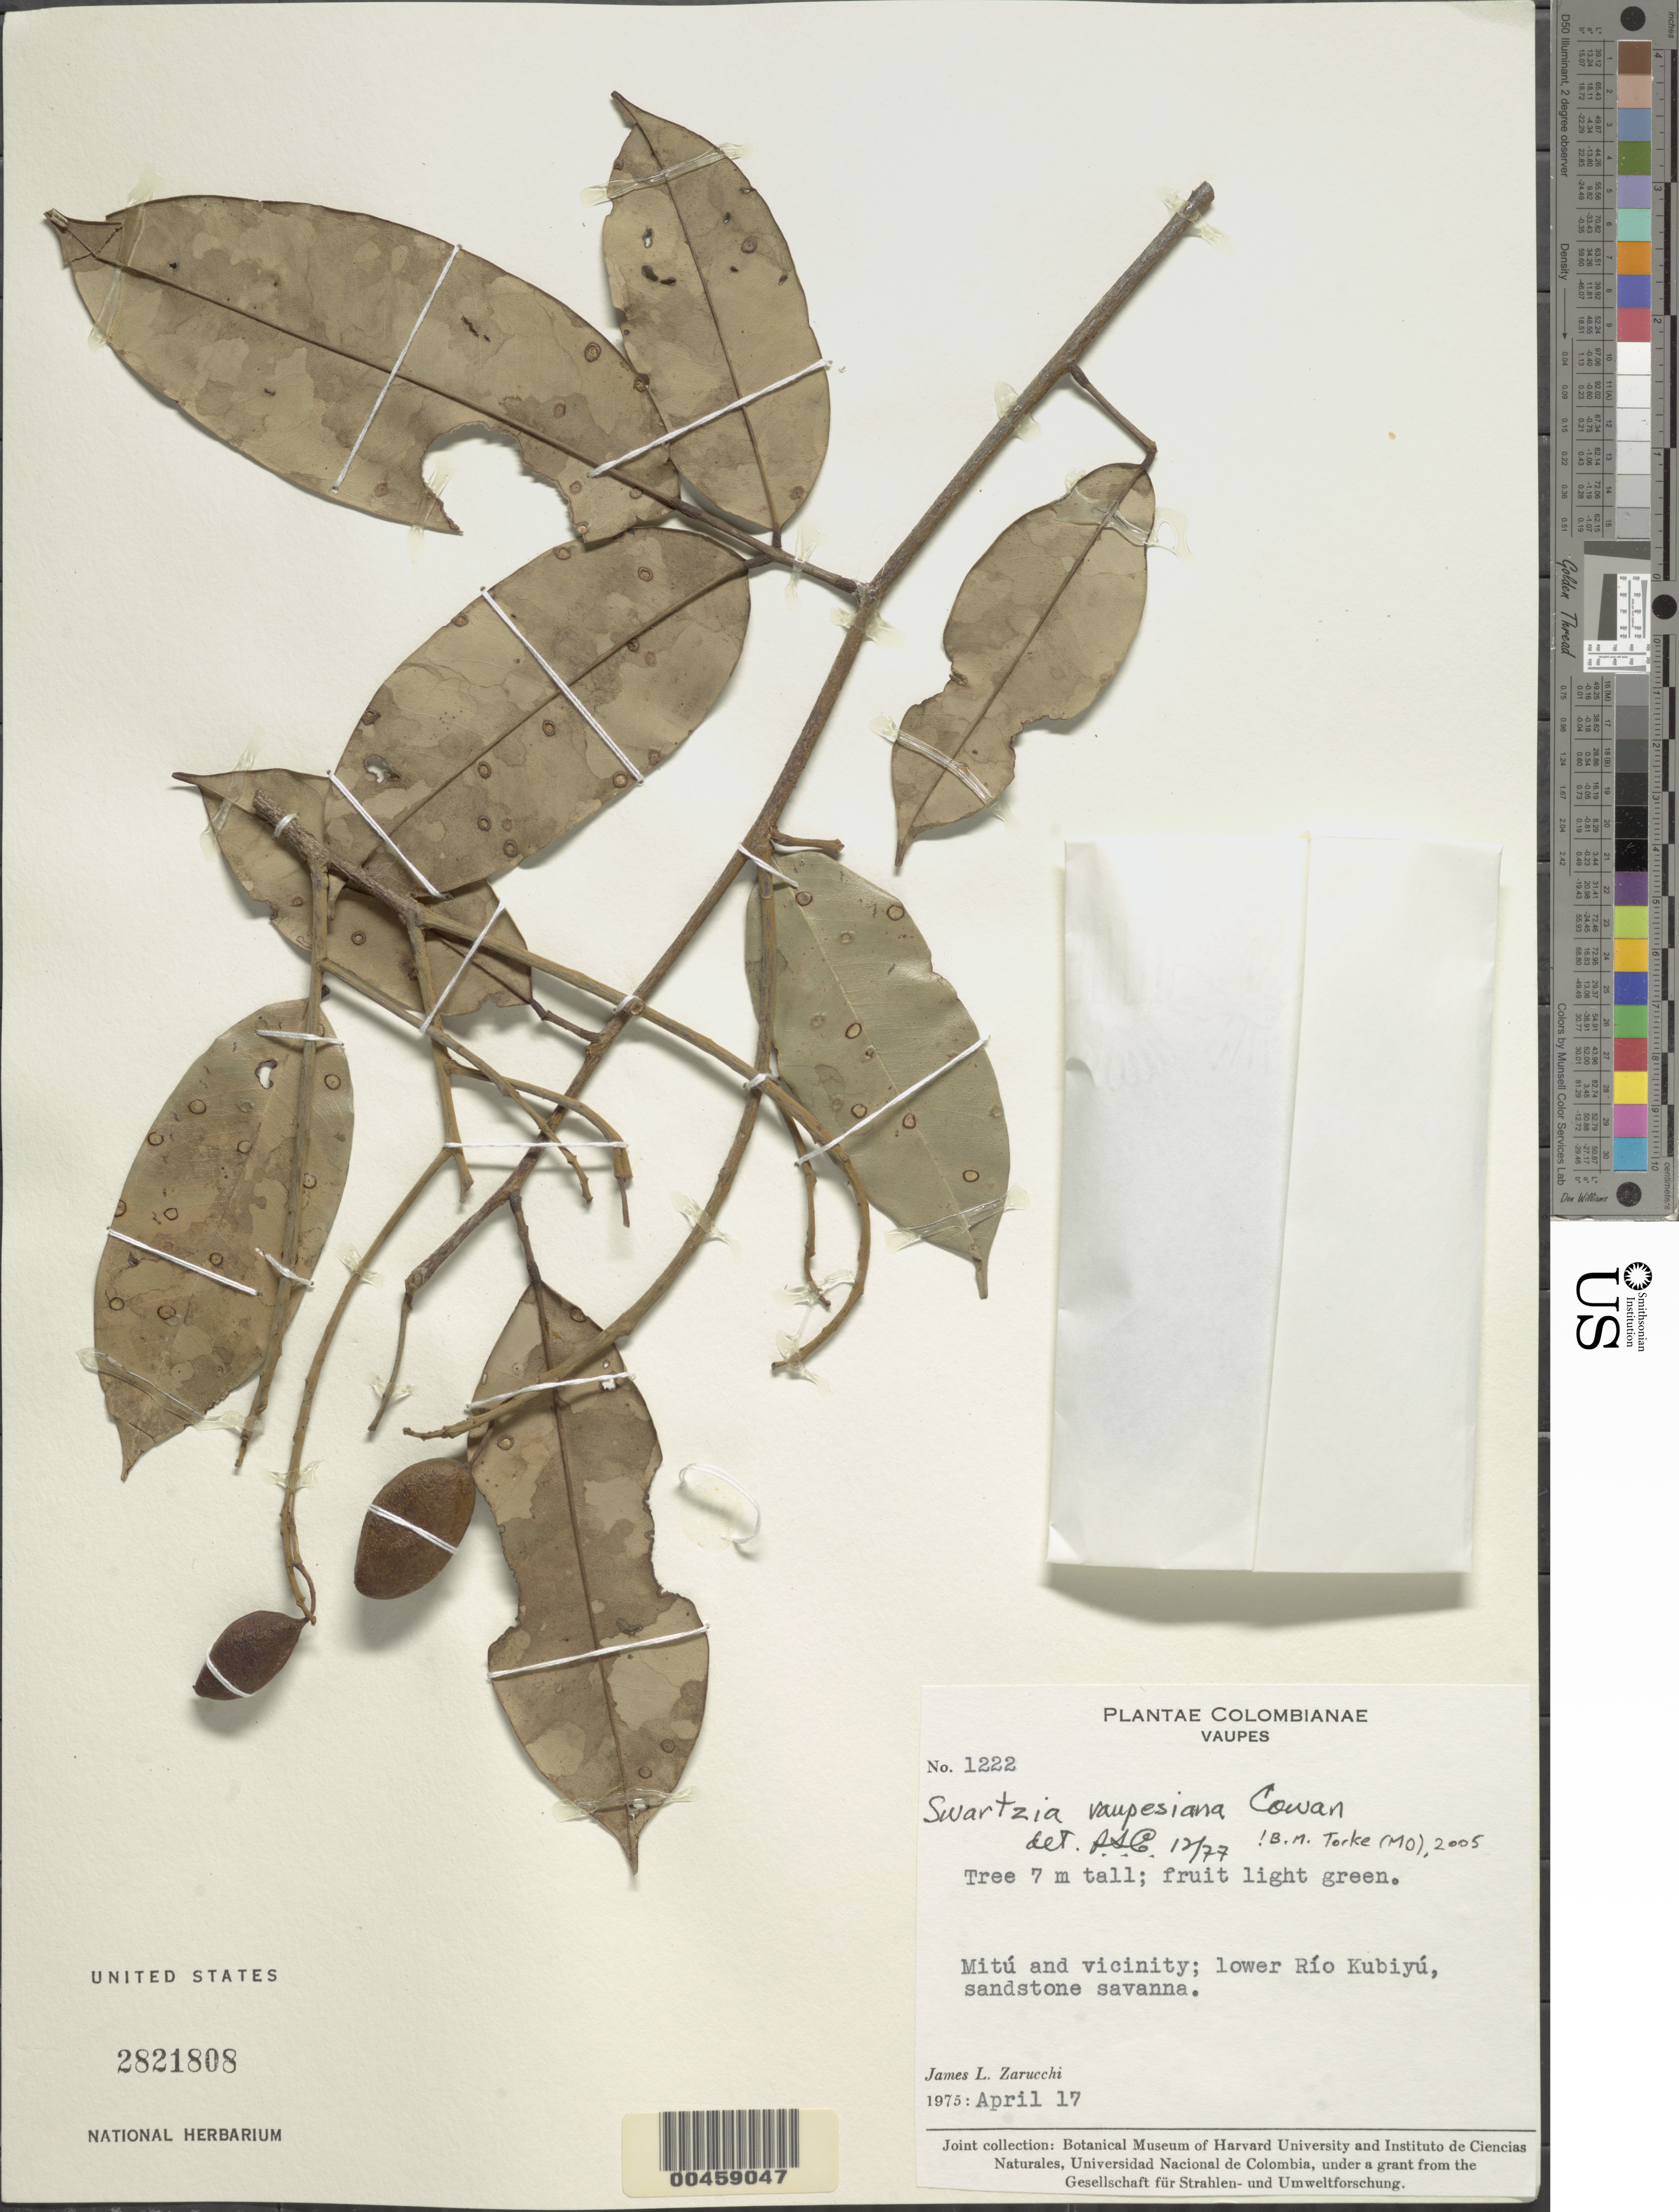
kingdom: Plantae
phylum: Tracheophyta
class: Magnoliopsida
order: Fabales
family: Fabaceae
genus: Swartzia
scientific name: Swartzia vaupesiana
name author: R.S. Cowan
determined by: Cowan, R. S.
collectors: J. L. Zarucchi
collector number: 1222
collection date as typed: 17 Apr 1975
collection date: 1975-04-17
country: Colombia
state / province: Vaupés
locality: Mitu and vicinity; lower Rio Kubiyu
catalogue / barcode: US 2821808